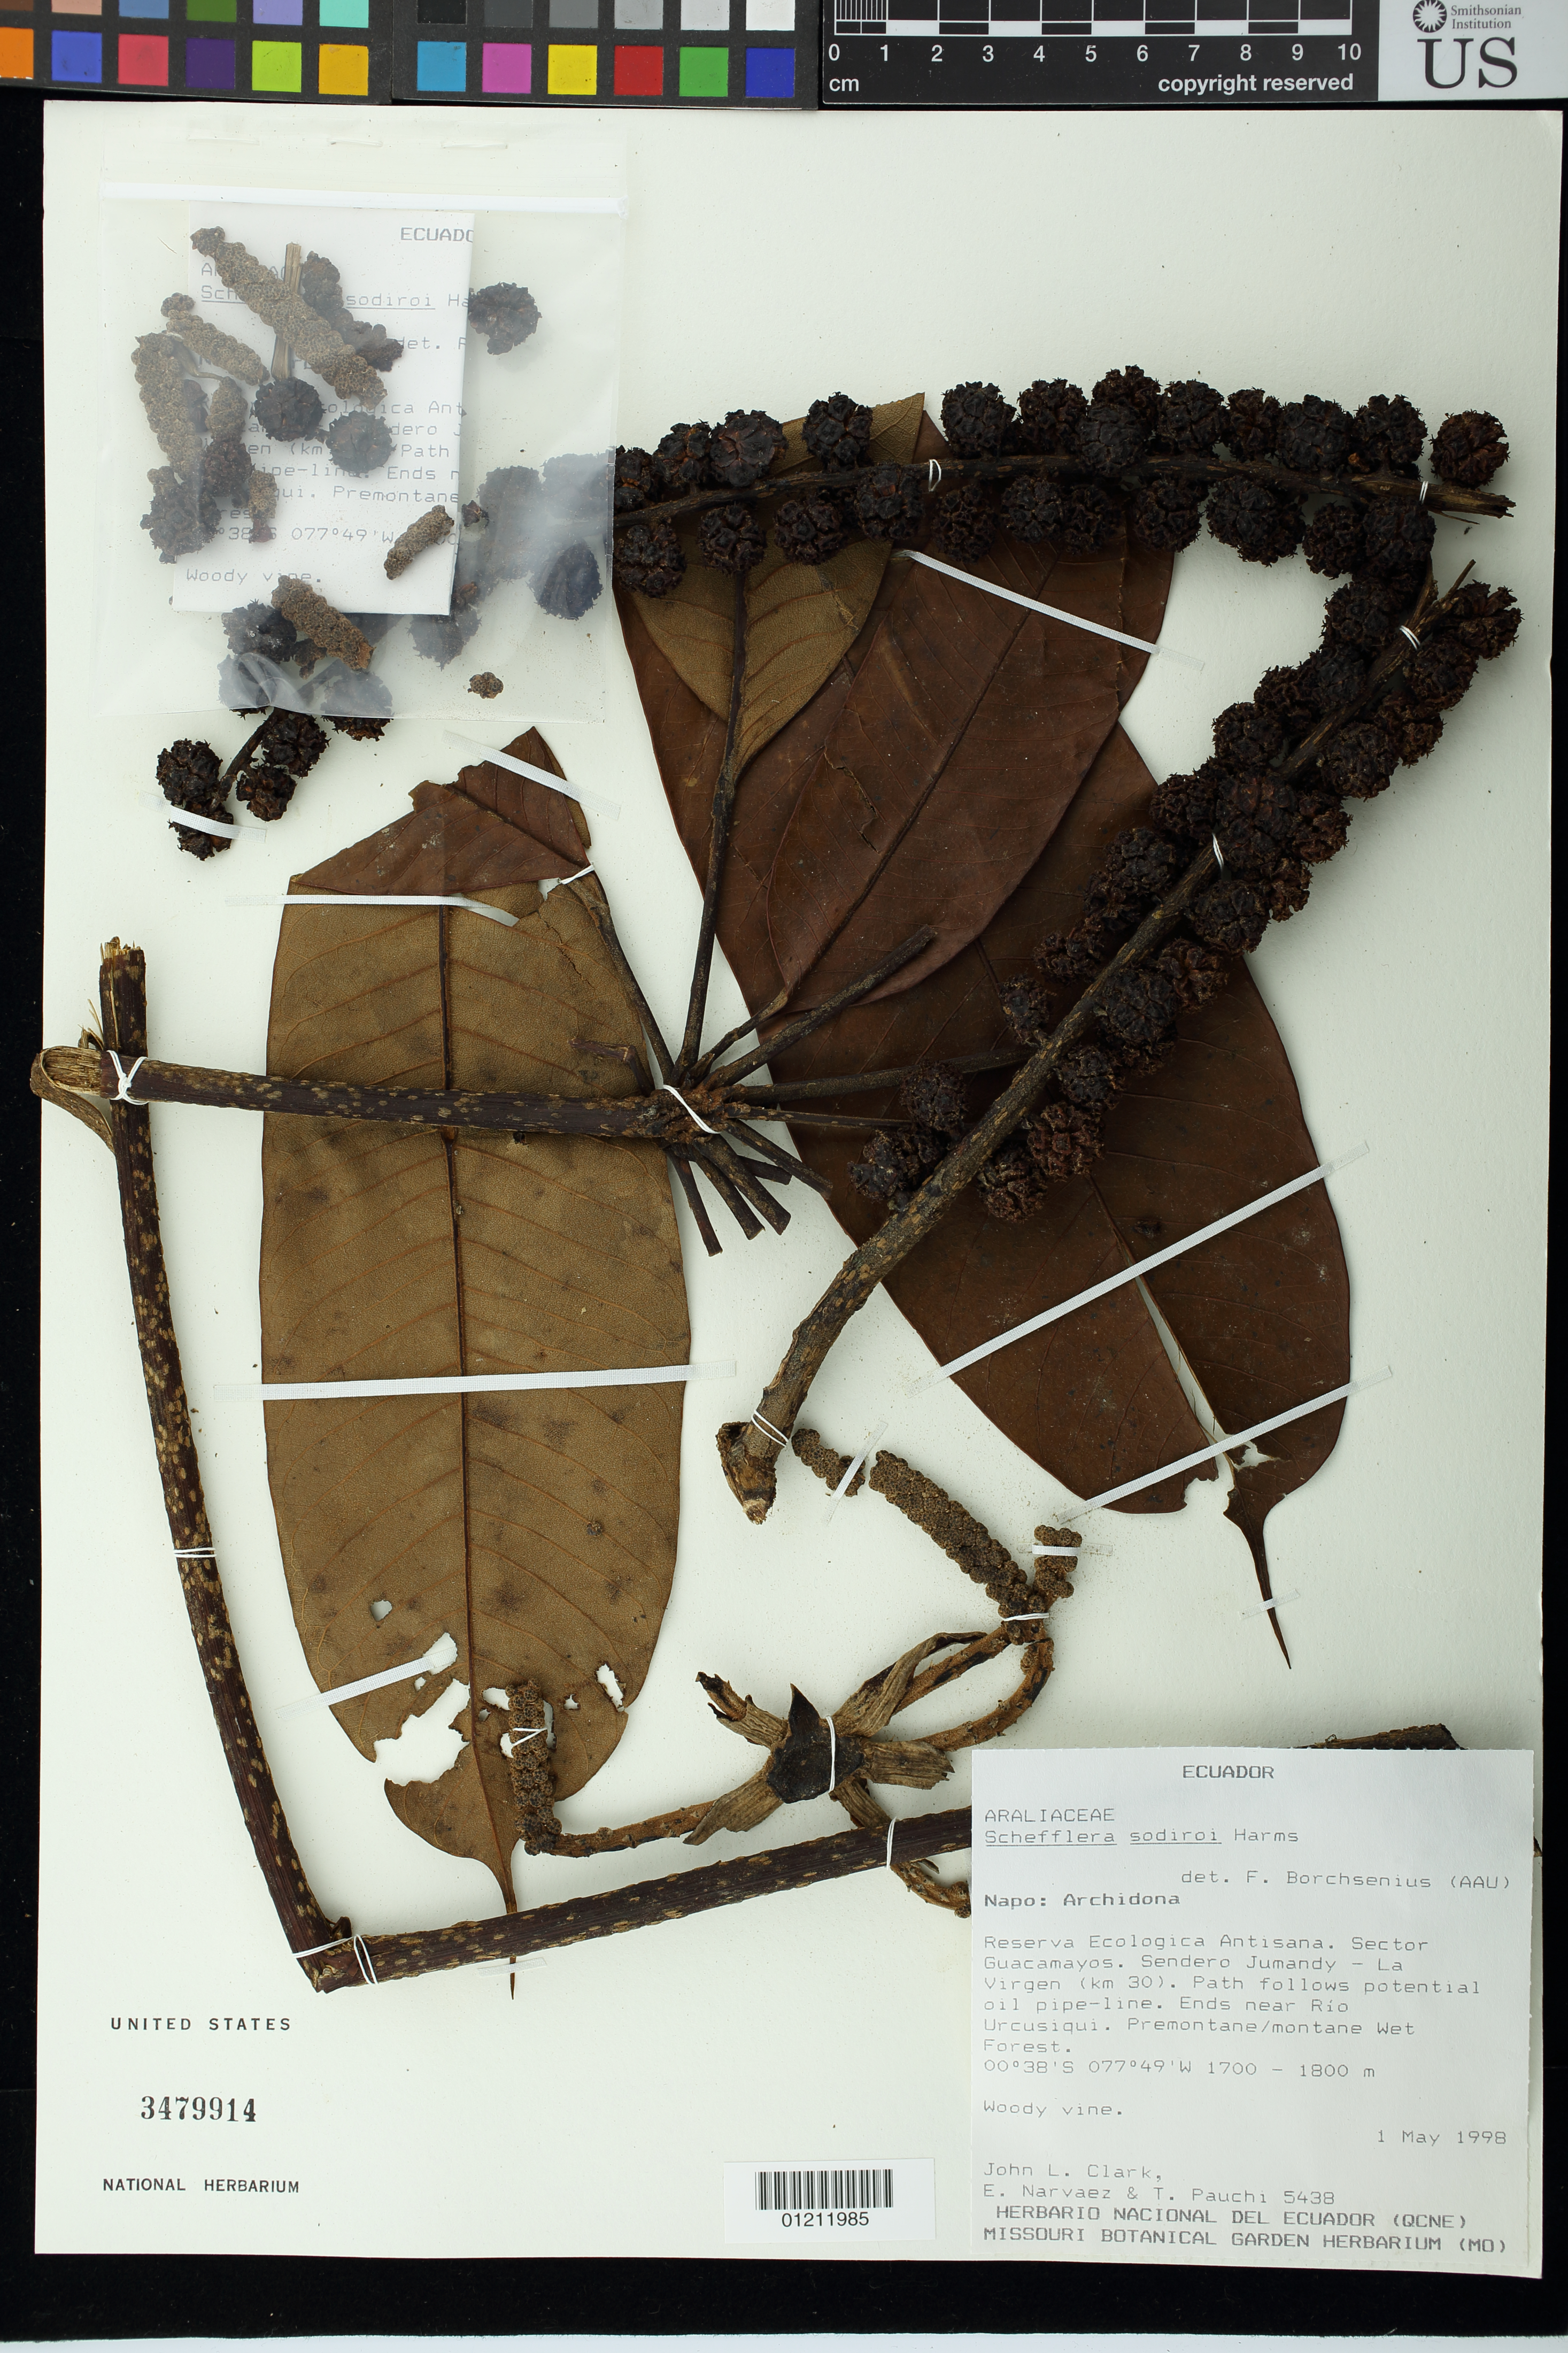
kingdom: Plantae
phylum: Tracheophyta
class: Magnoliopsida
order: Apiales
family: Araliaceae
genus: Schefflera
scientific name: Schefflera sodiroi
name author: Harms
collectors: J. L. Clark, E. Narváez & T. Pauchi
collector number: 5438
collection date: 1998-05-01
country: Ecuador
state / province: Napo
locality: Napo: Archidona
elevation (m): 1700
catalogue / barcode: US 3479914